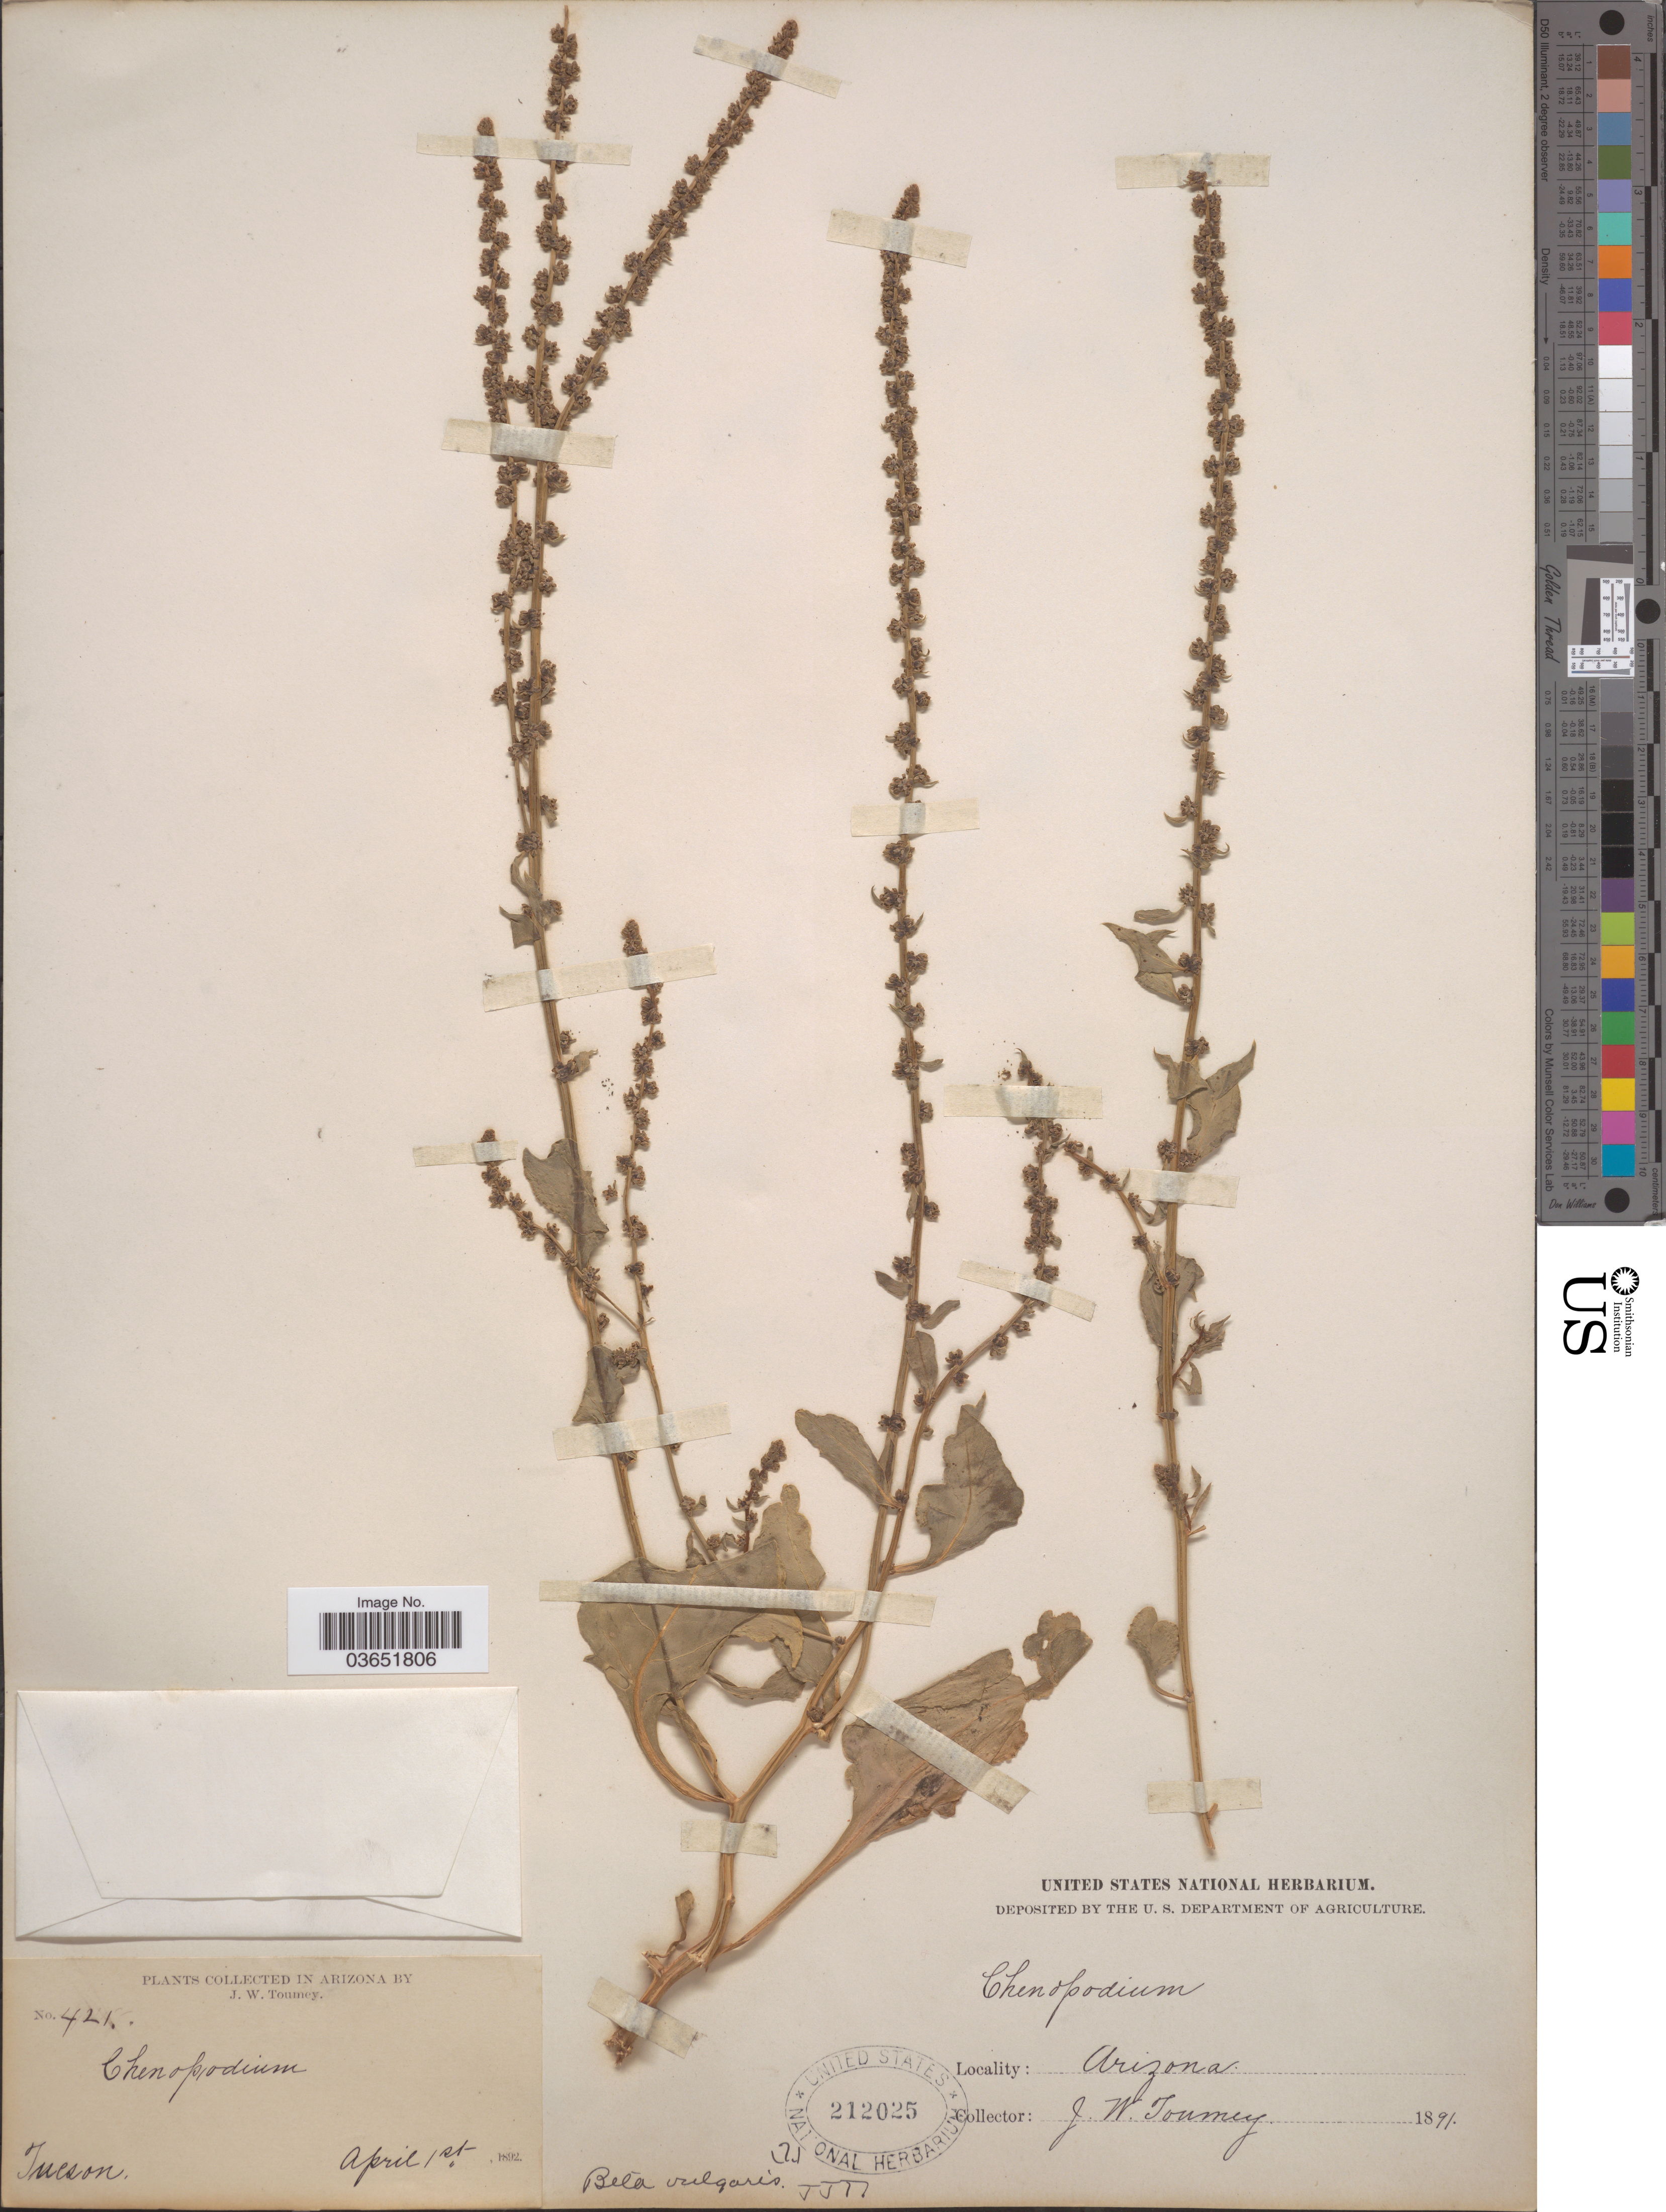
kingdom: Plantae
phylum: Tracheophyta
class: Magnoliopsida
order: Caryophyllales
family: Amaranthaceae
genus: Beta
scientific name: Beta vulgaris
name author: L.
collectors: J. W. Toumey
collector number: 421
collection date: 1892-04-01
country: United States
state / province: Arizona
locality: Tucson.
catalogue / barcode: US 212025